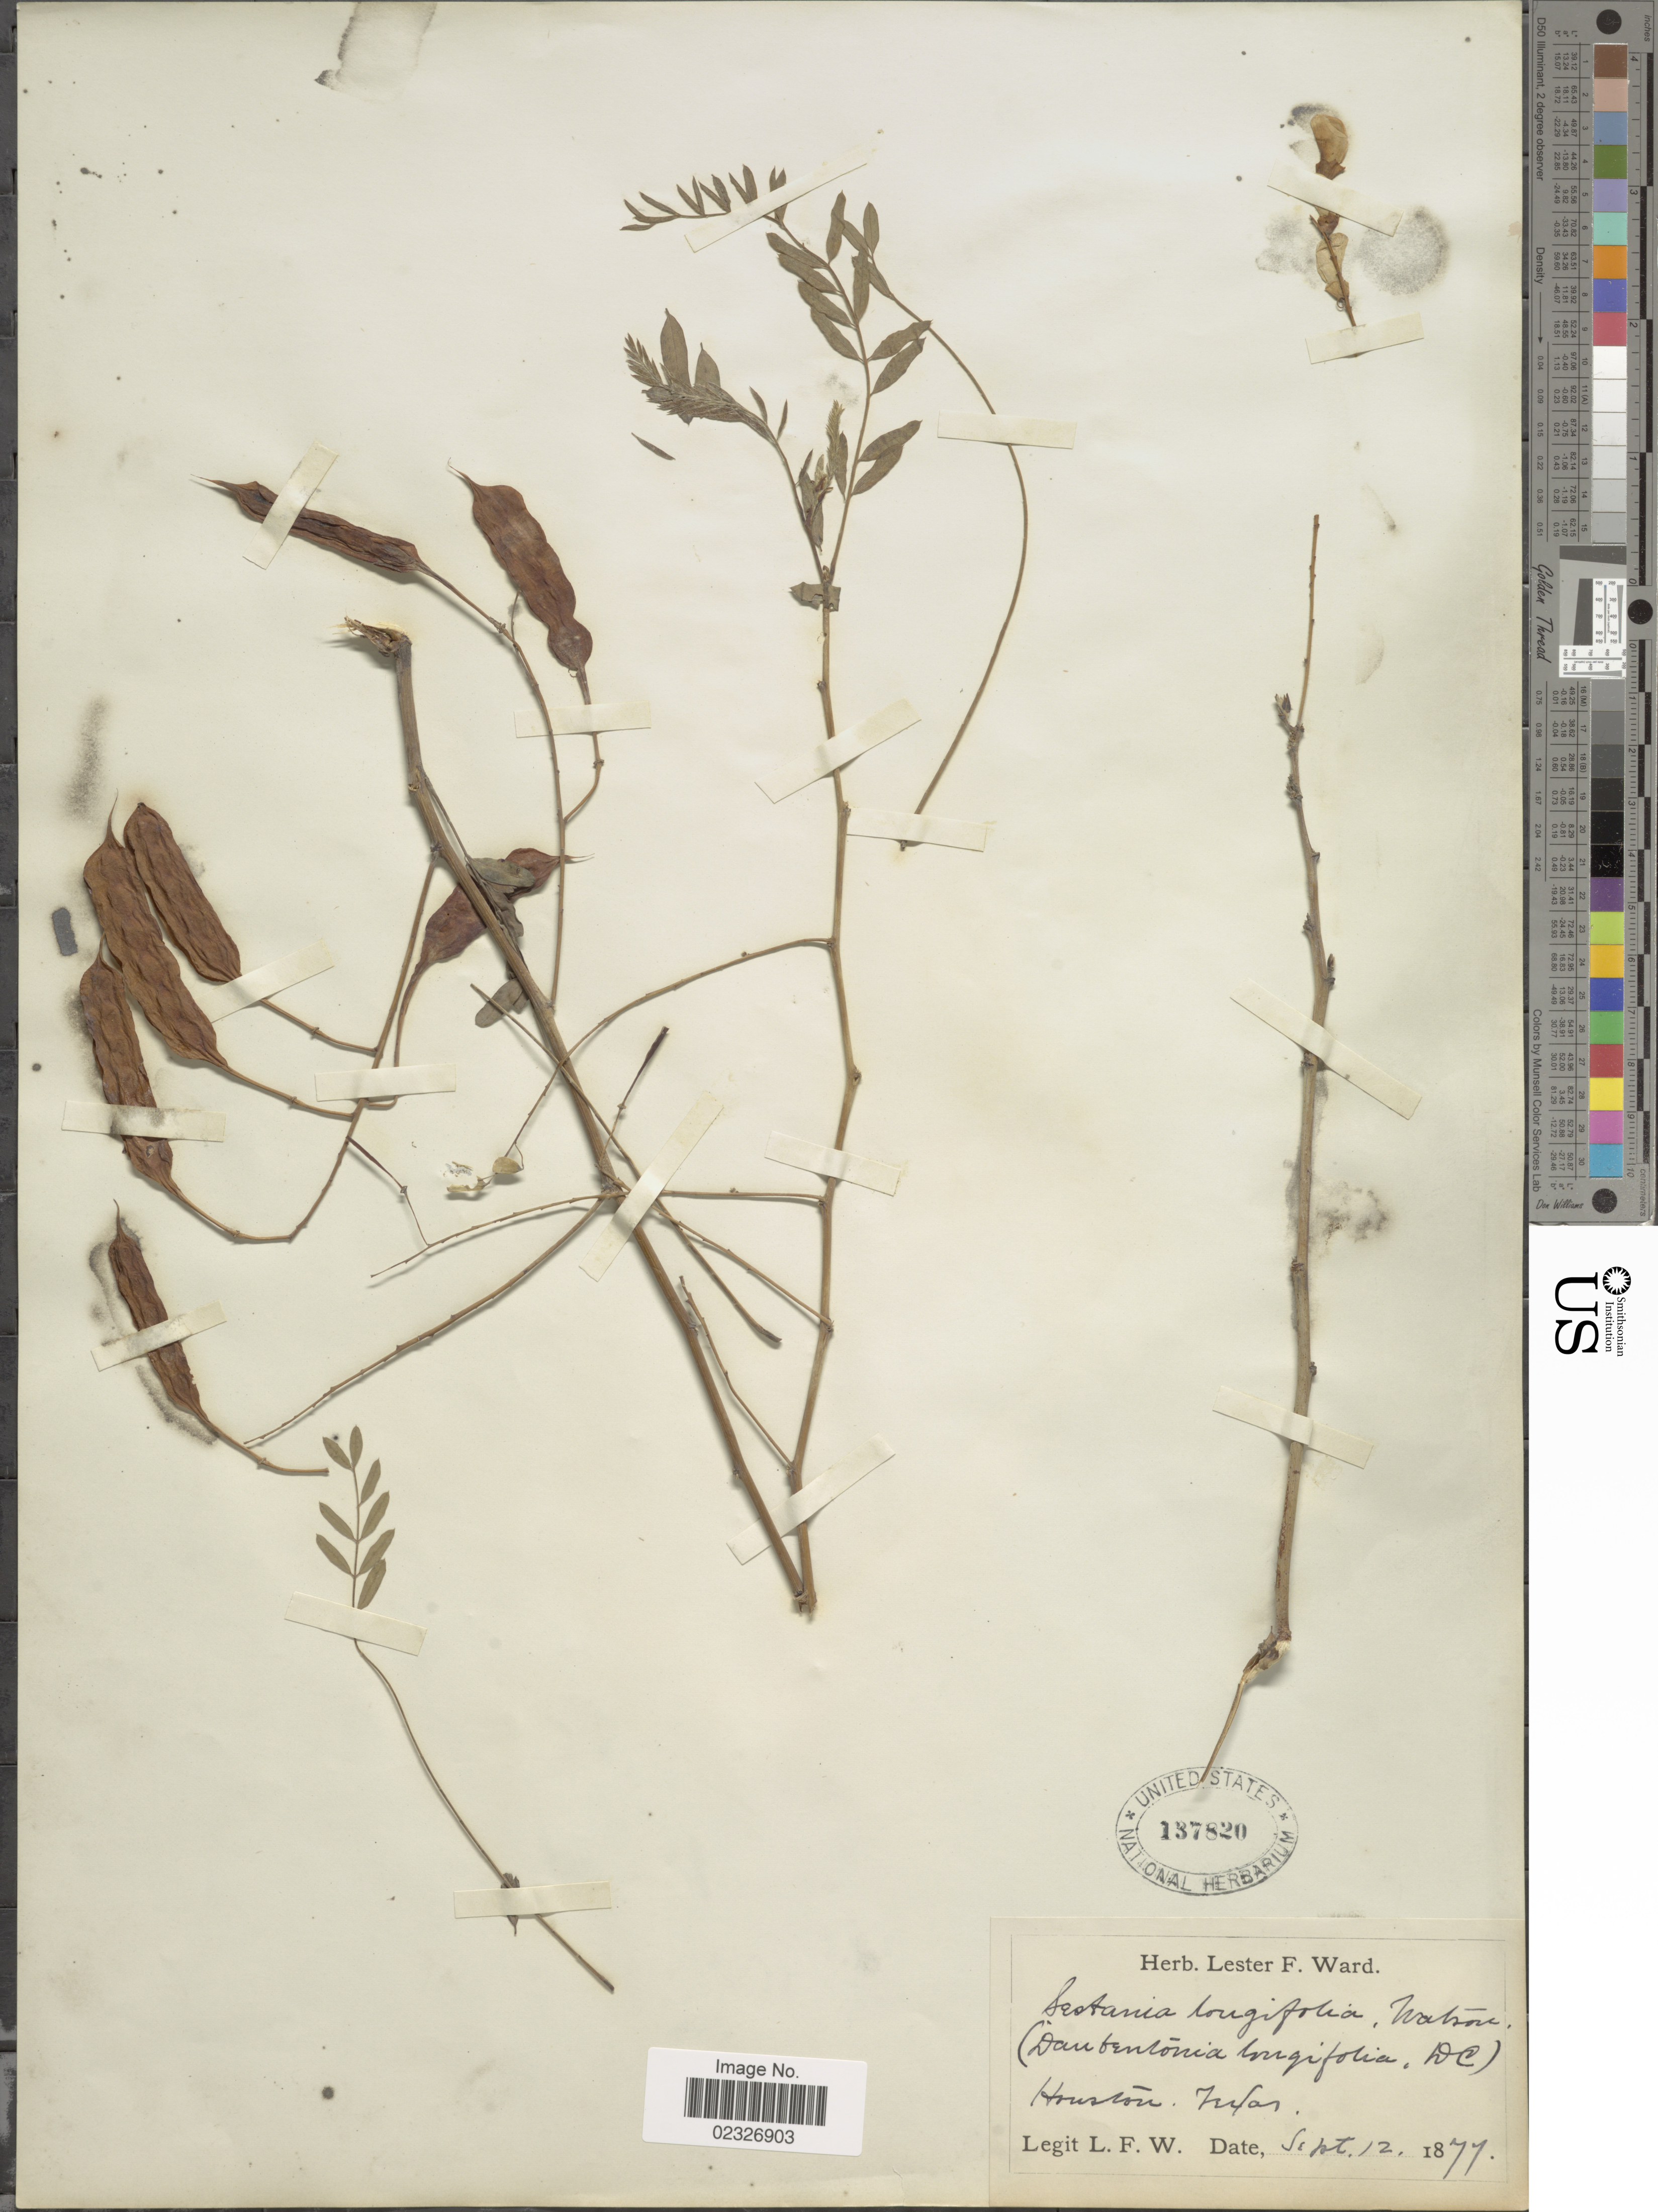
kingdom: Plantae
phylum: Tracheophyta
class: Magnoliopsida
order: Fabales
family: Fabaceae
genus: Sesbania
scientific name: Sesbania drummondii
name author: (Rydb.) Cory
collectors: L. F. Ward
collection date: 1877-09-12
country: United States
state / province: Texas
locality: Houston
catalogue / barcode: US 137820